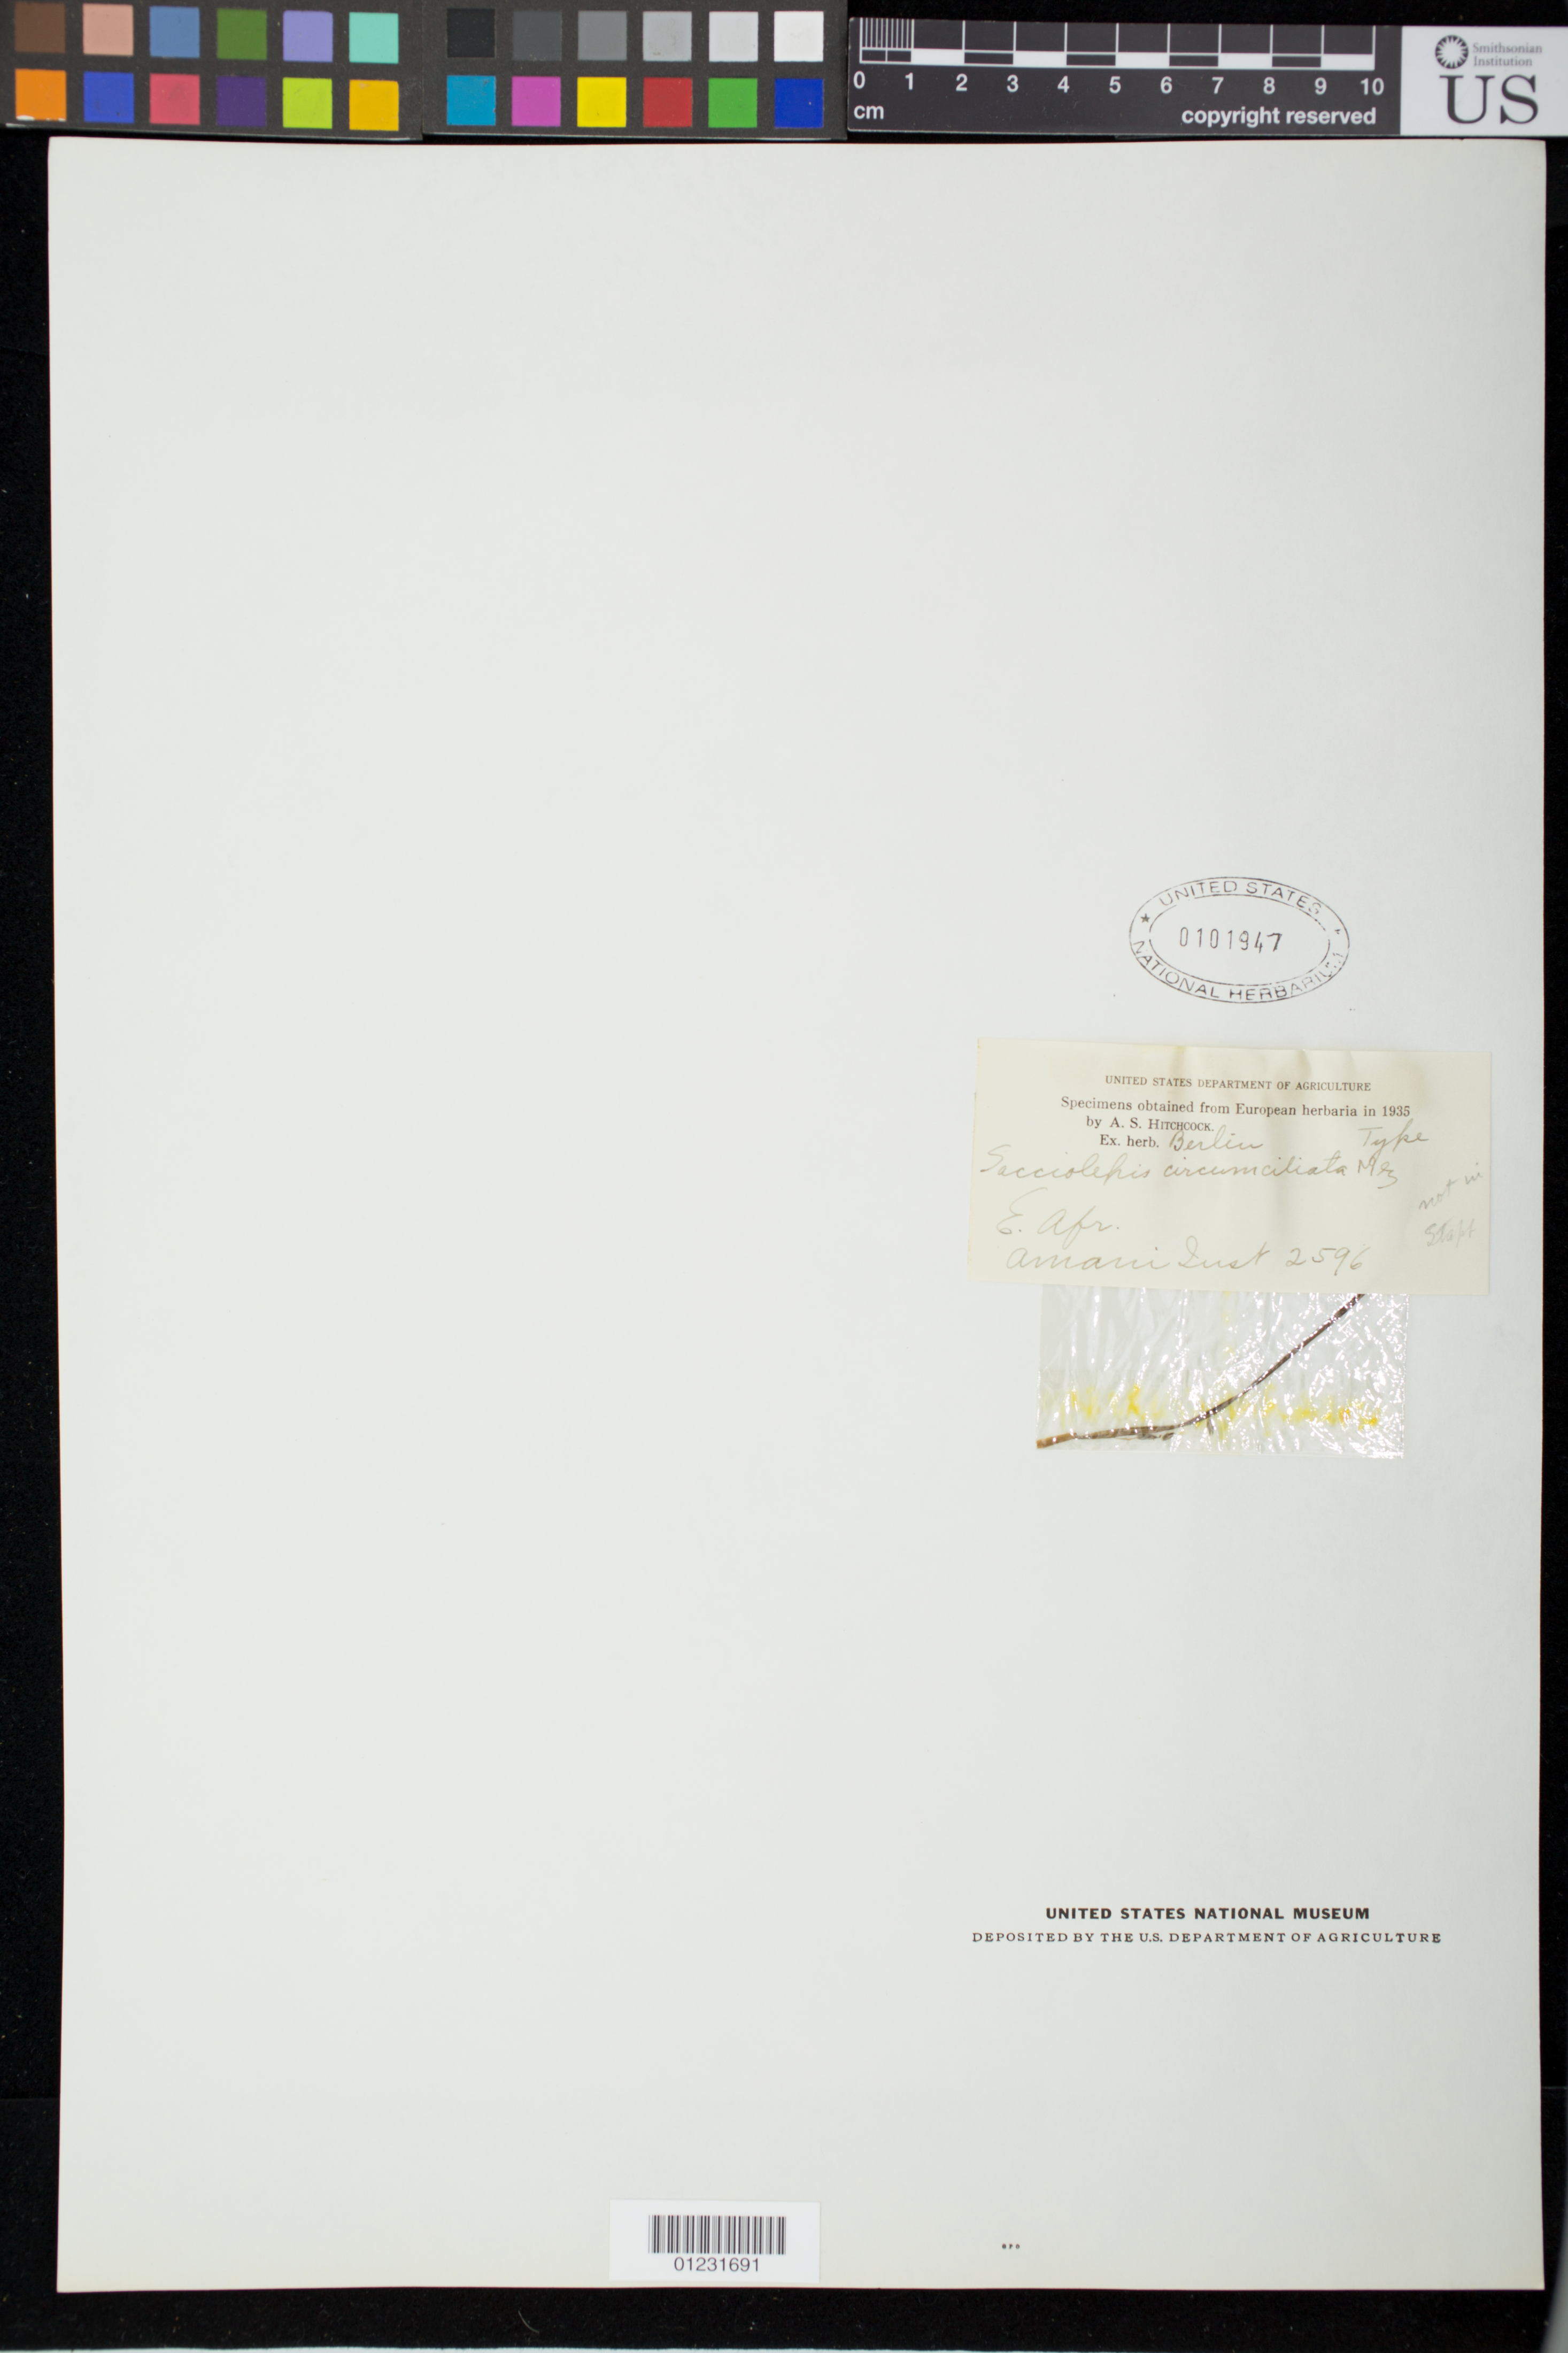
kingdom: Plantae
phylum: Tracheophyta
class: Liliopsida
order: Poales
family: Poaceae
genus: Sacciolepis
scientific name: Sacciolepis circumciliata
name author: Mez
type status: Isotype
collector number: Amani Inst. 2596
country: Tanzania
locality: E. Afr.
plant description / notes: Fragmentary material of type specimen ex herb. Berlin.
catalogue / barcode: US 101947